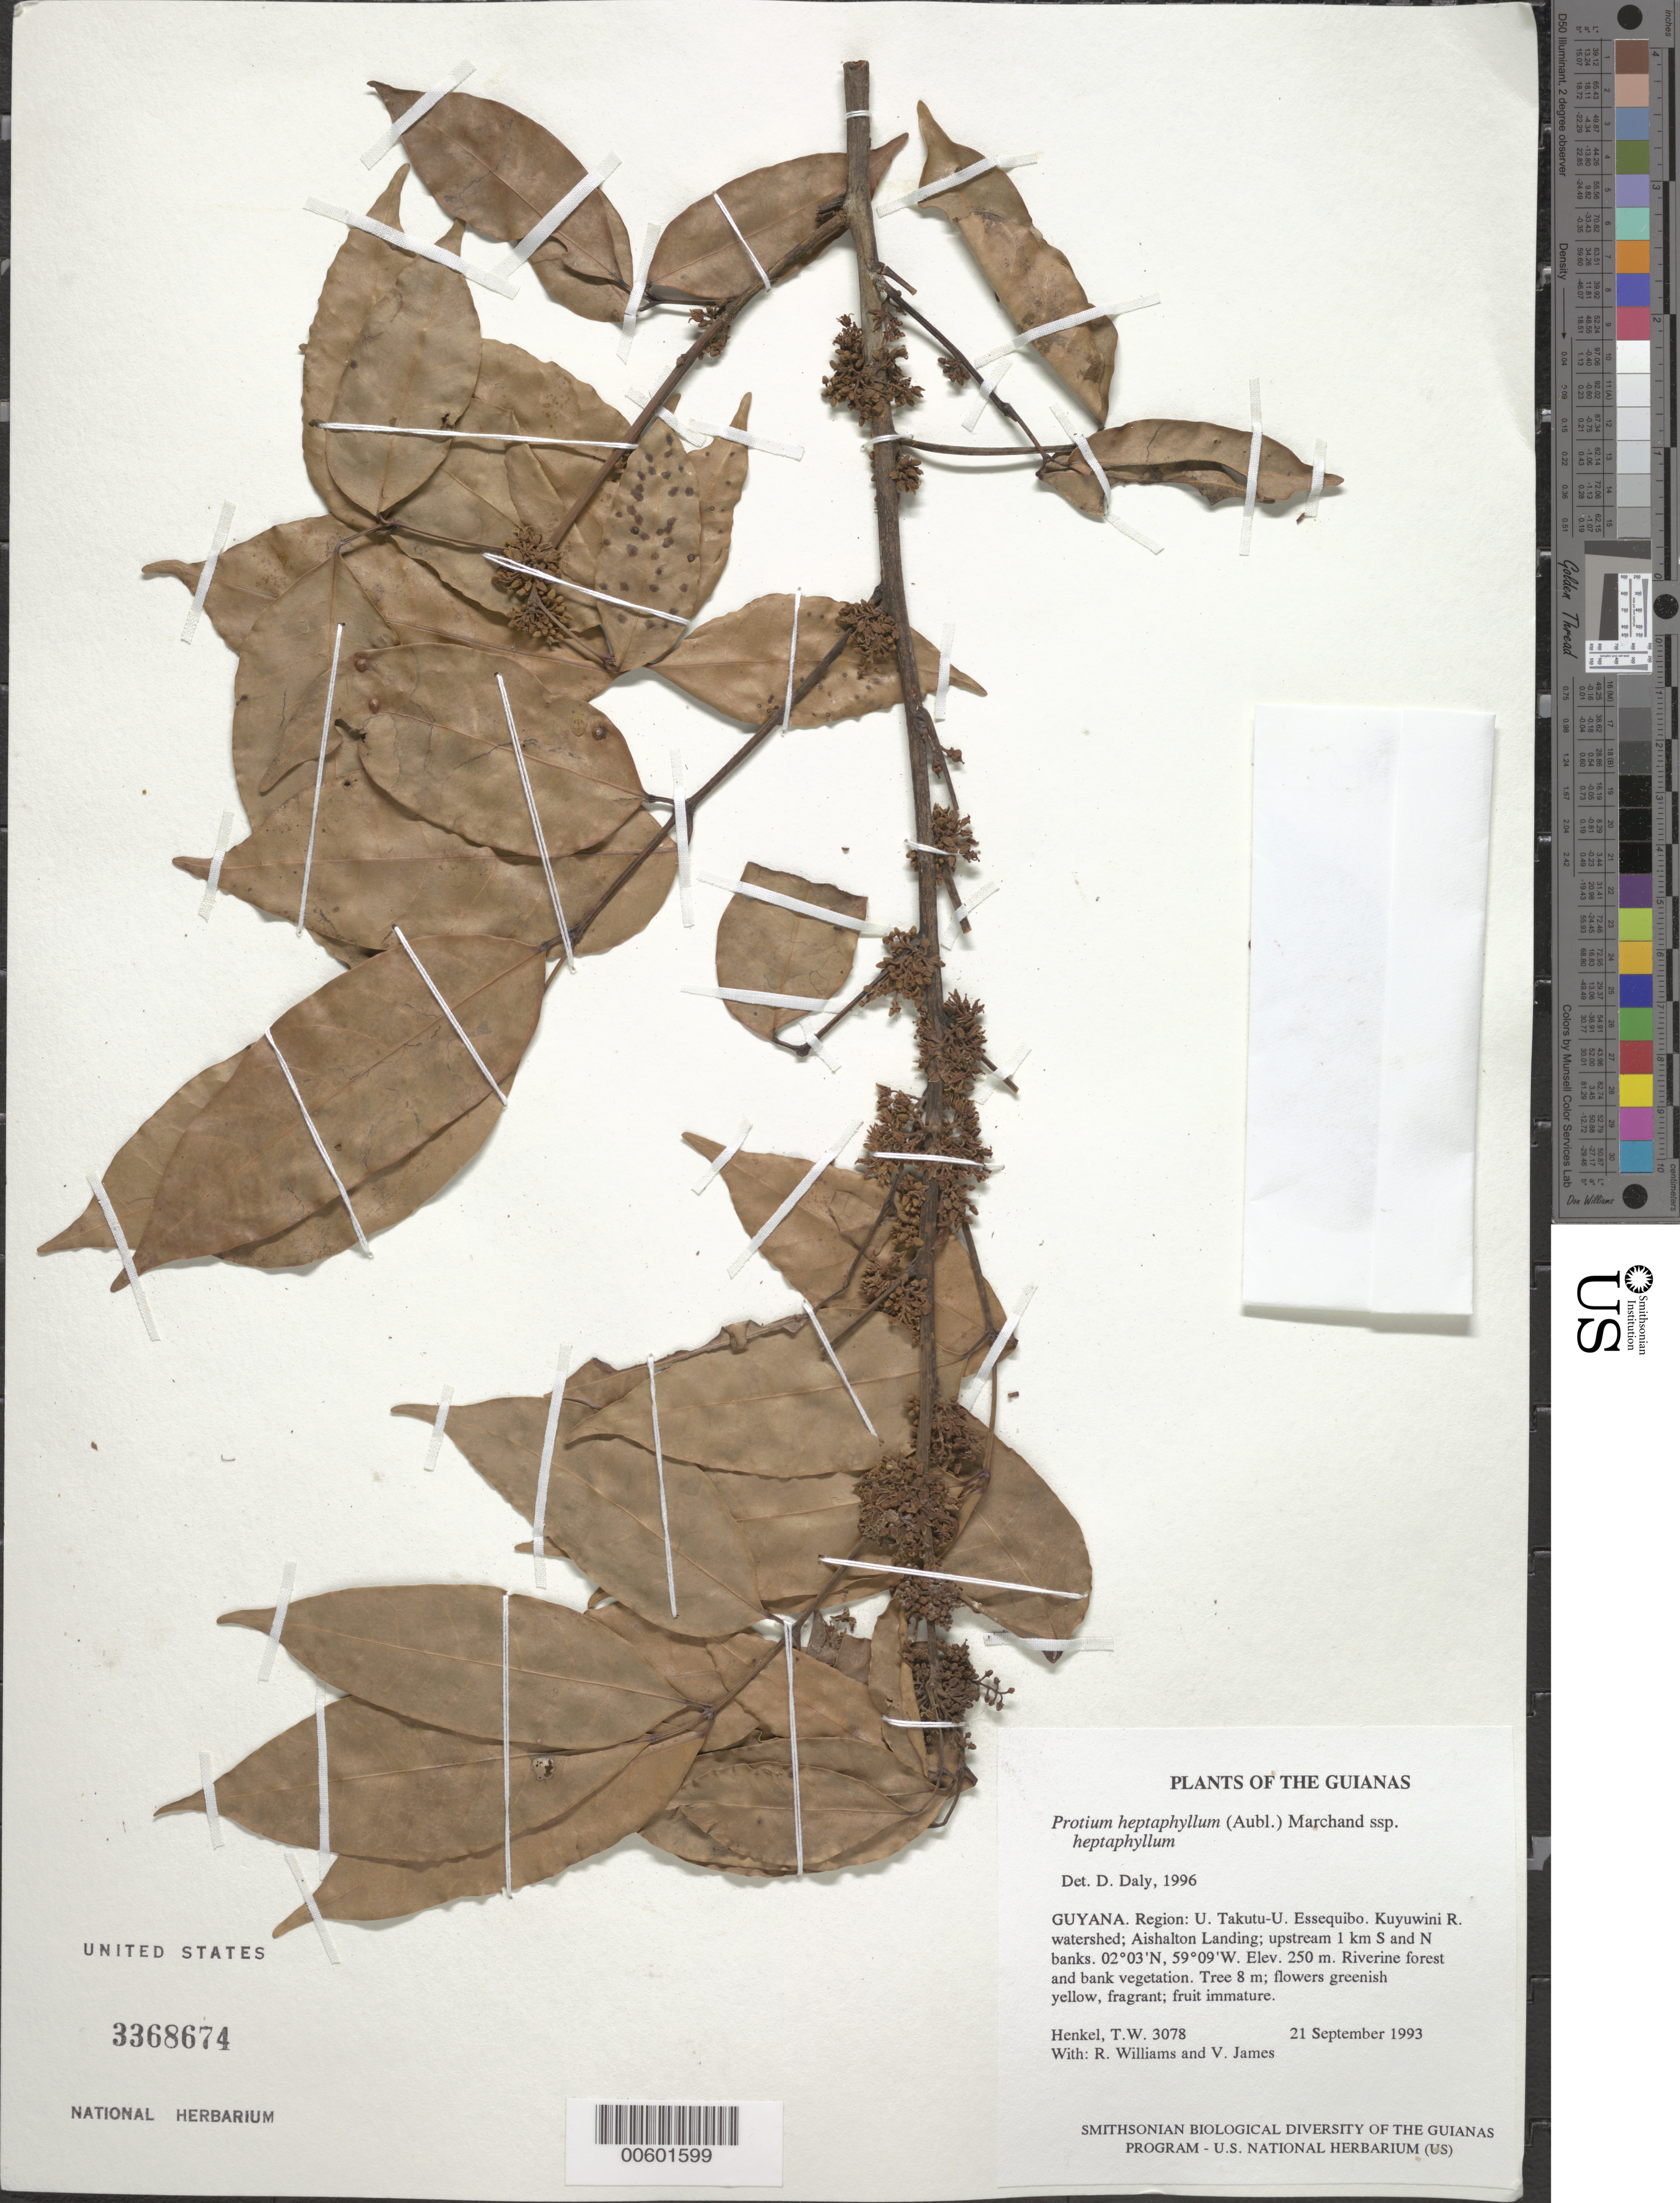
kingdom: Plantae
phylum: Tracheophyta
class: Magnoliopsida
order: Sapindales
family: Burseraceae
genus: Protium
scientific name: Protium heptaphyllum subsp. heptaphyllum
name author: (Aubl.) Marchand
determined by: Daly, D. C.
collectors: T. Henkel, R. Williams & V. James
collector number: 3078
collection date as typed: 21 September 1993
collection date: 1993-09-21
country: Guyana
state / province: U. Takutu-U. Essequibo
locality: Kuyuwini R. watershed; Aishalton Landing; upstream 1 km S and N banks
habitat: Riverine forest and bank vegetation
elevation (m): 250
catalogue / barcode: US 3368674